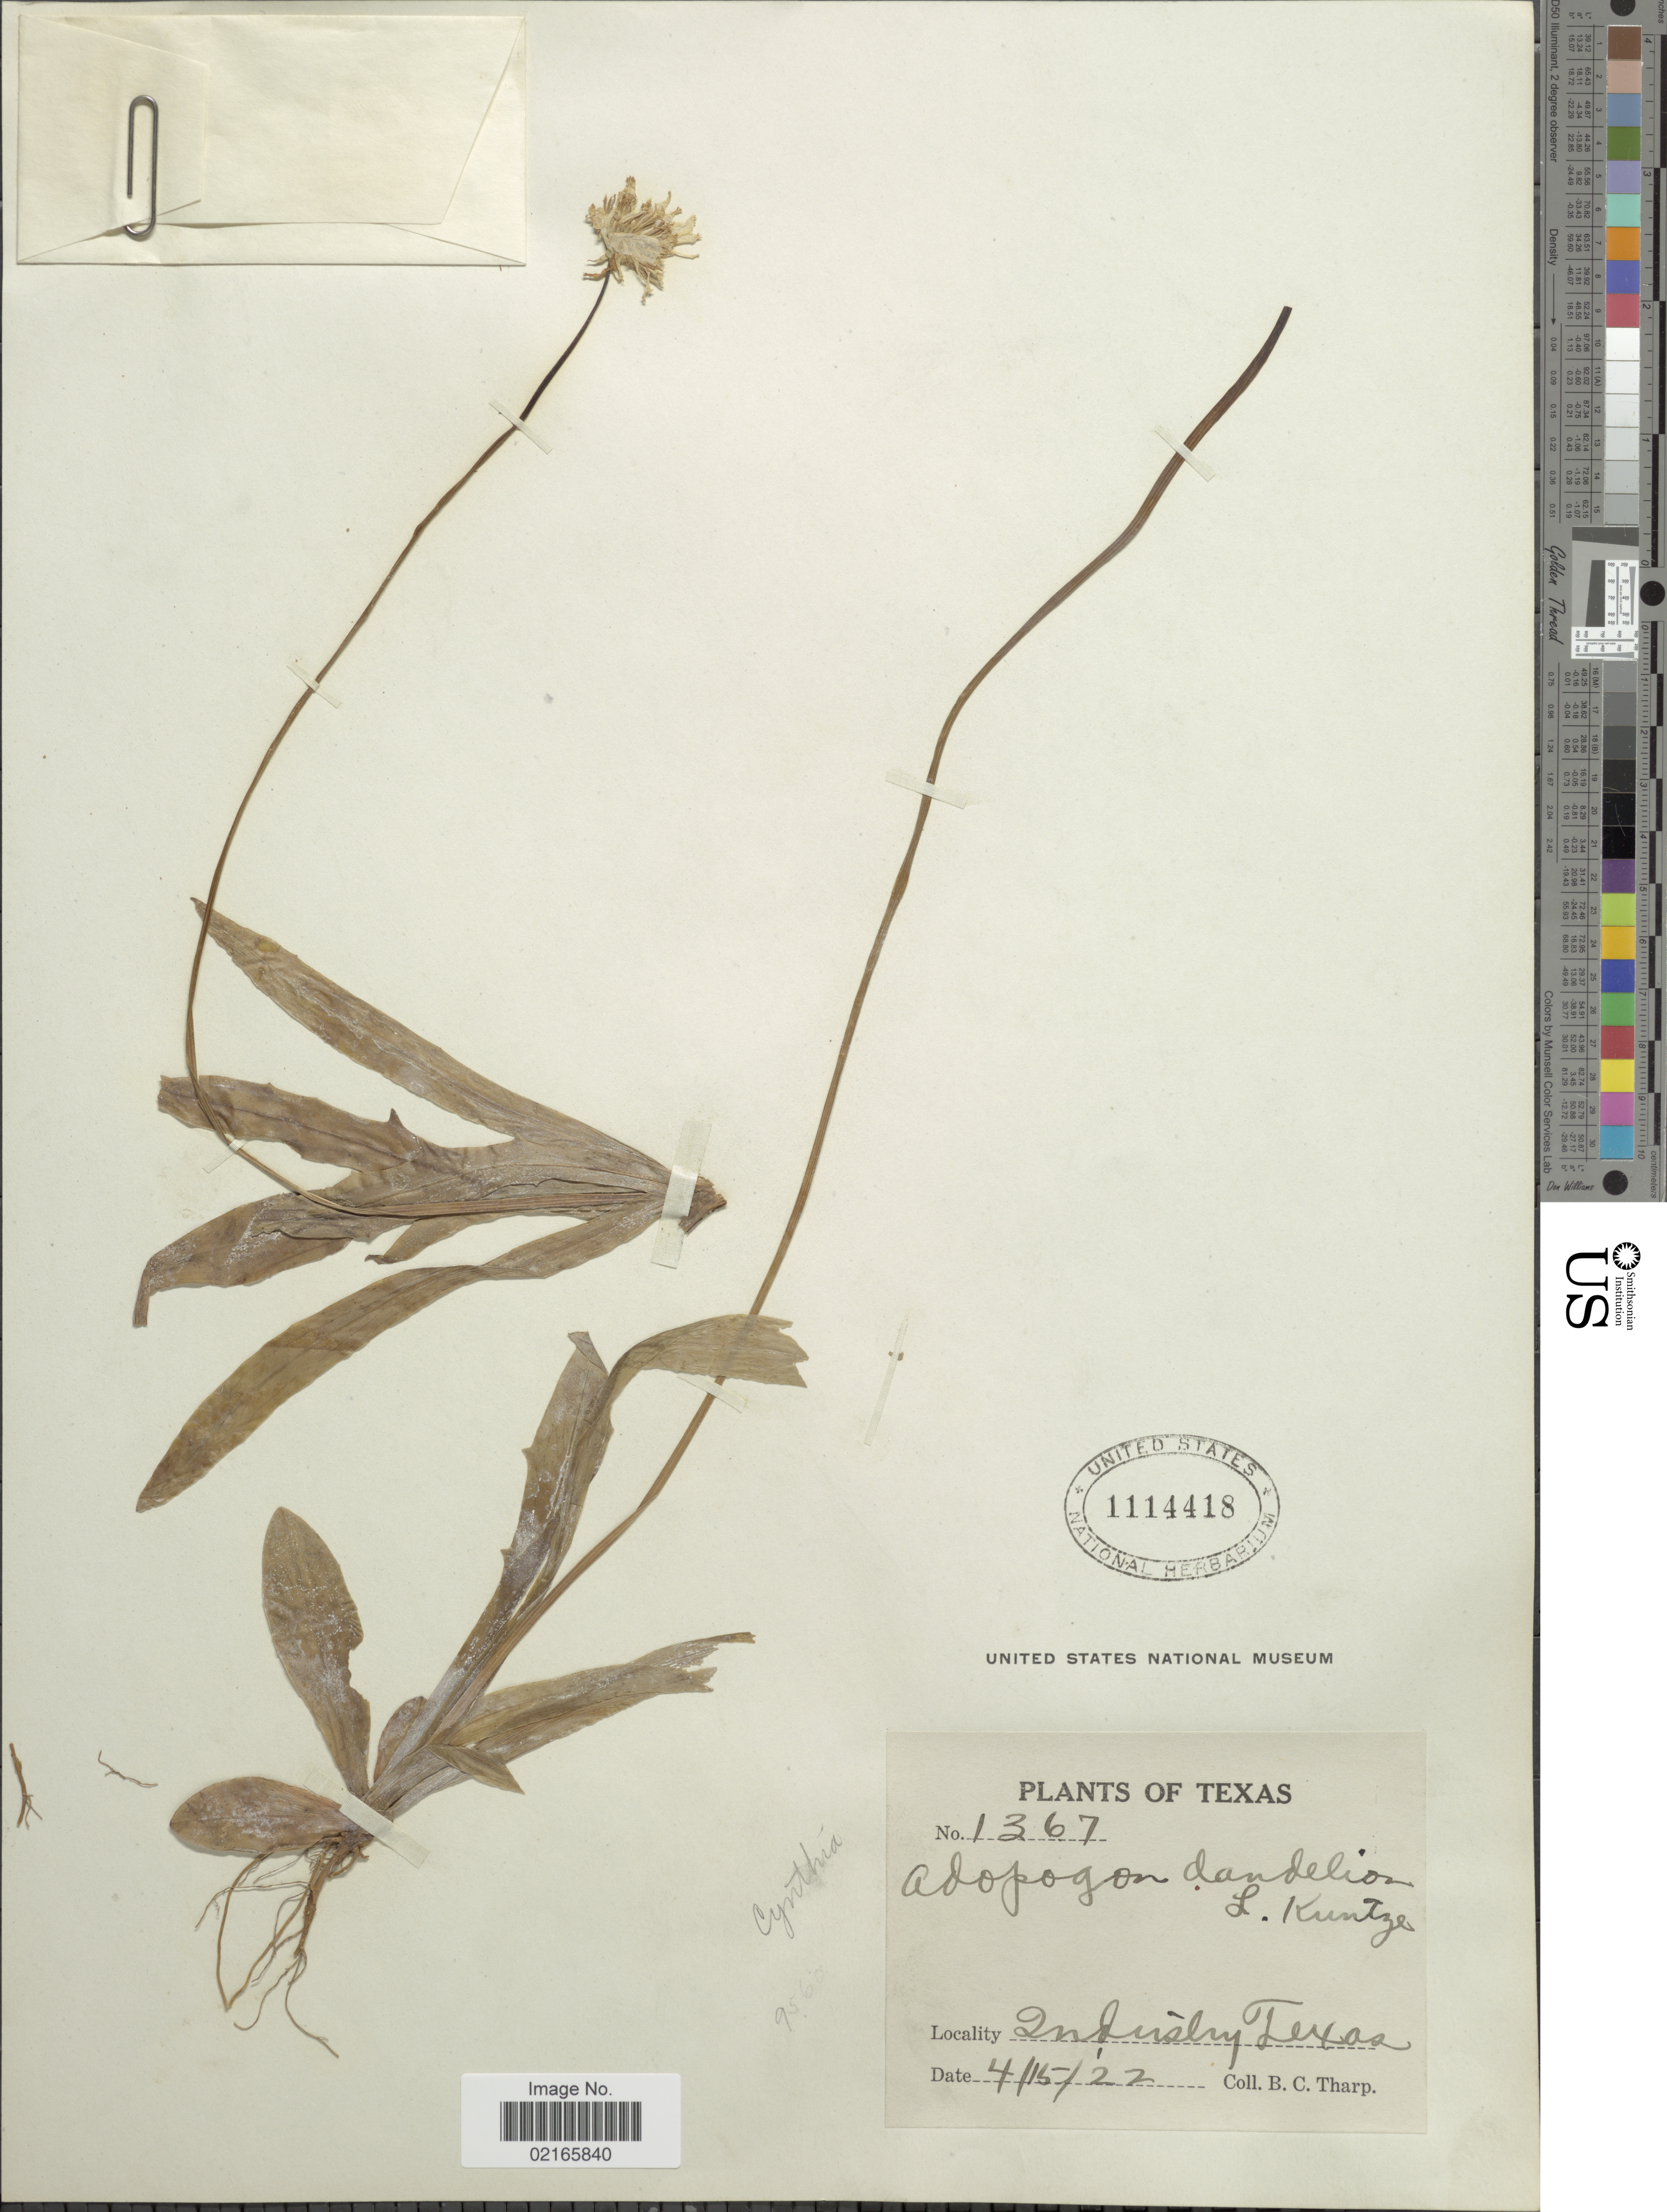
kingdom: Plantae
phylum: Tracheophyta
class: Magnoliopsida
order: Asterales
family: Asteraceae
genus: Krigia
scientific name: Krigia dandelion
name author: (L.) Nutt.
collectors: B. C. Tharp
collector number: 1367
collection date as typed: Transcribed d/m/y: 15/4/22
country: United States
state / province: Texas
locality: Industry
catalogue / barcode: US 1114418